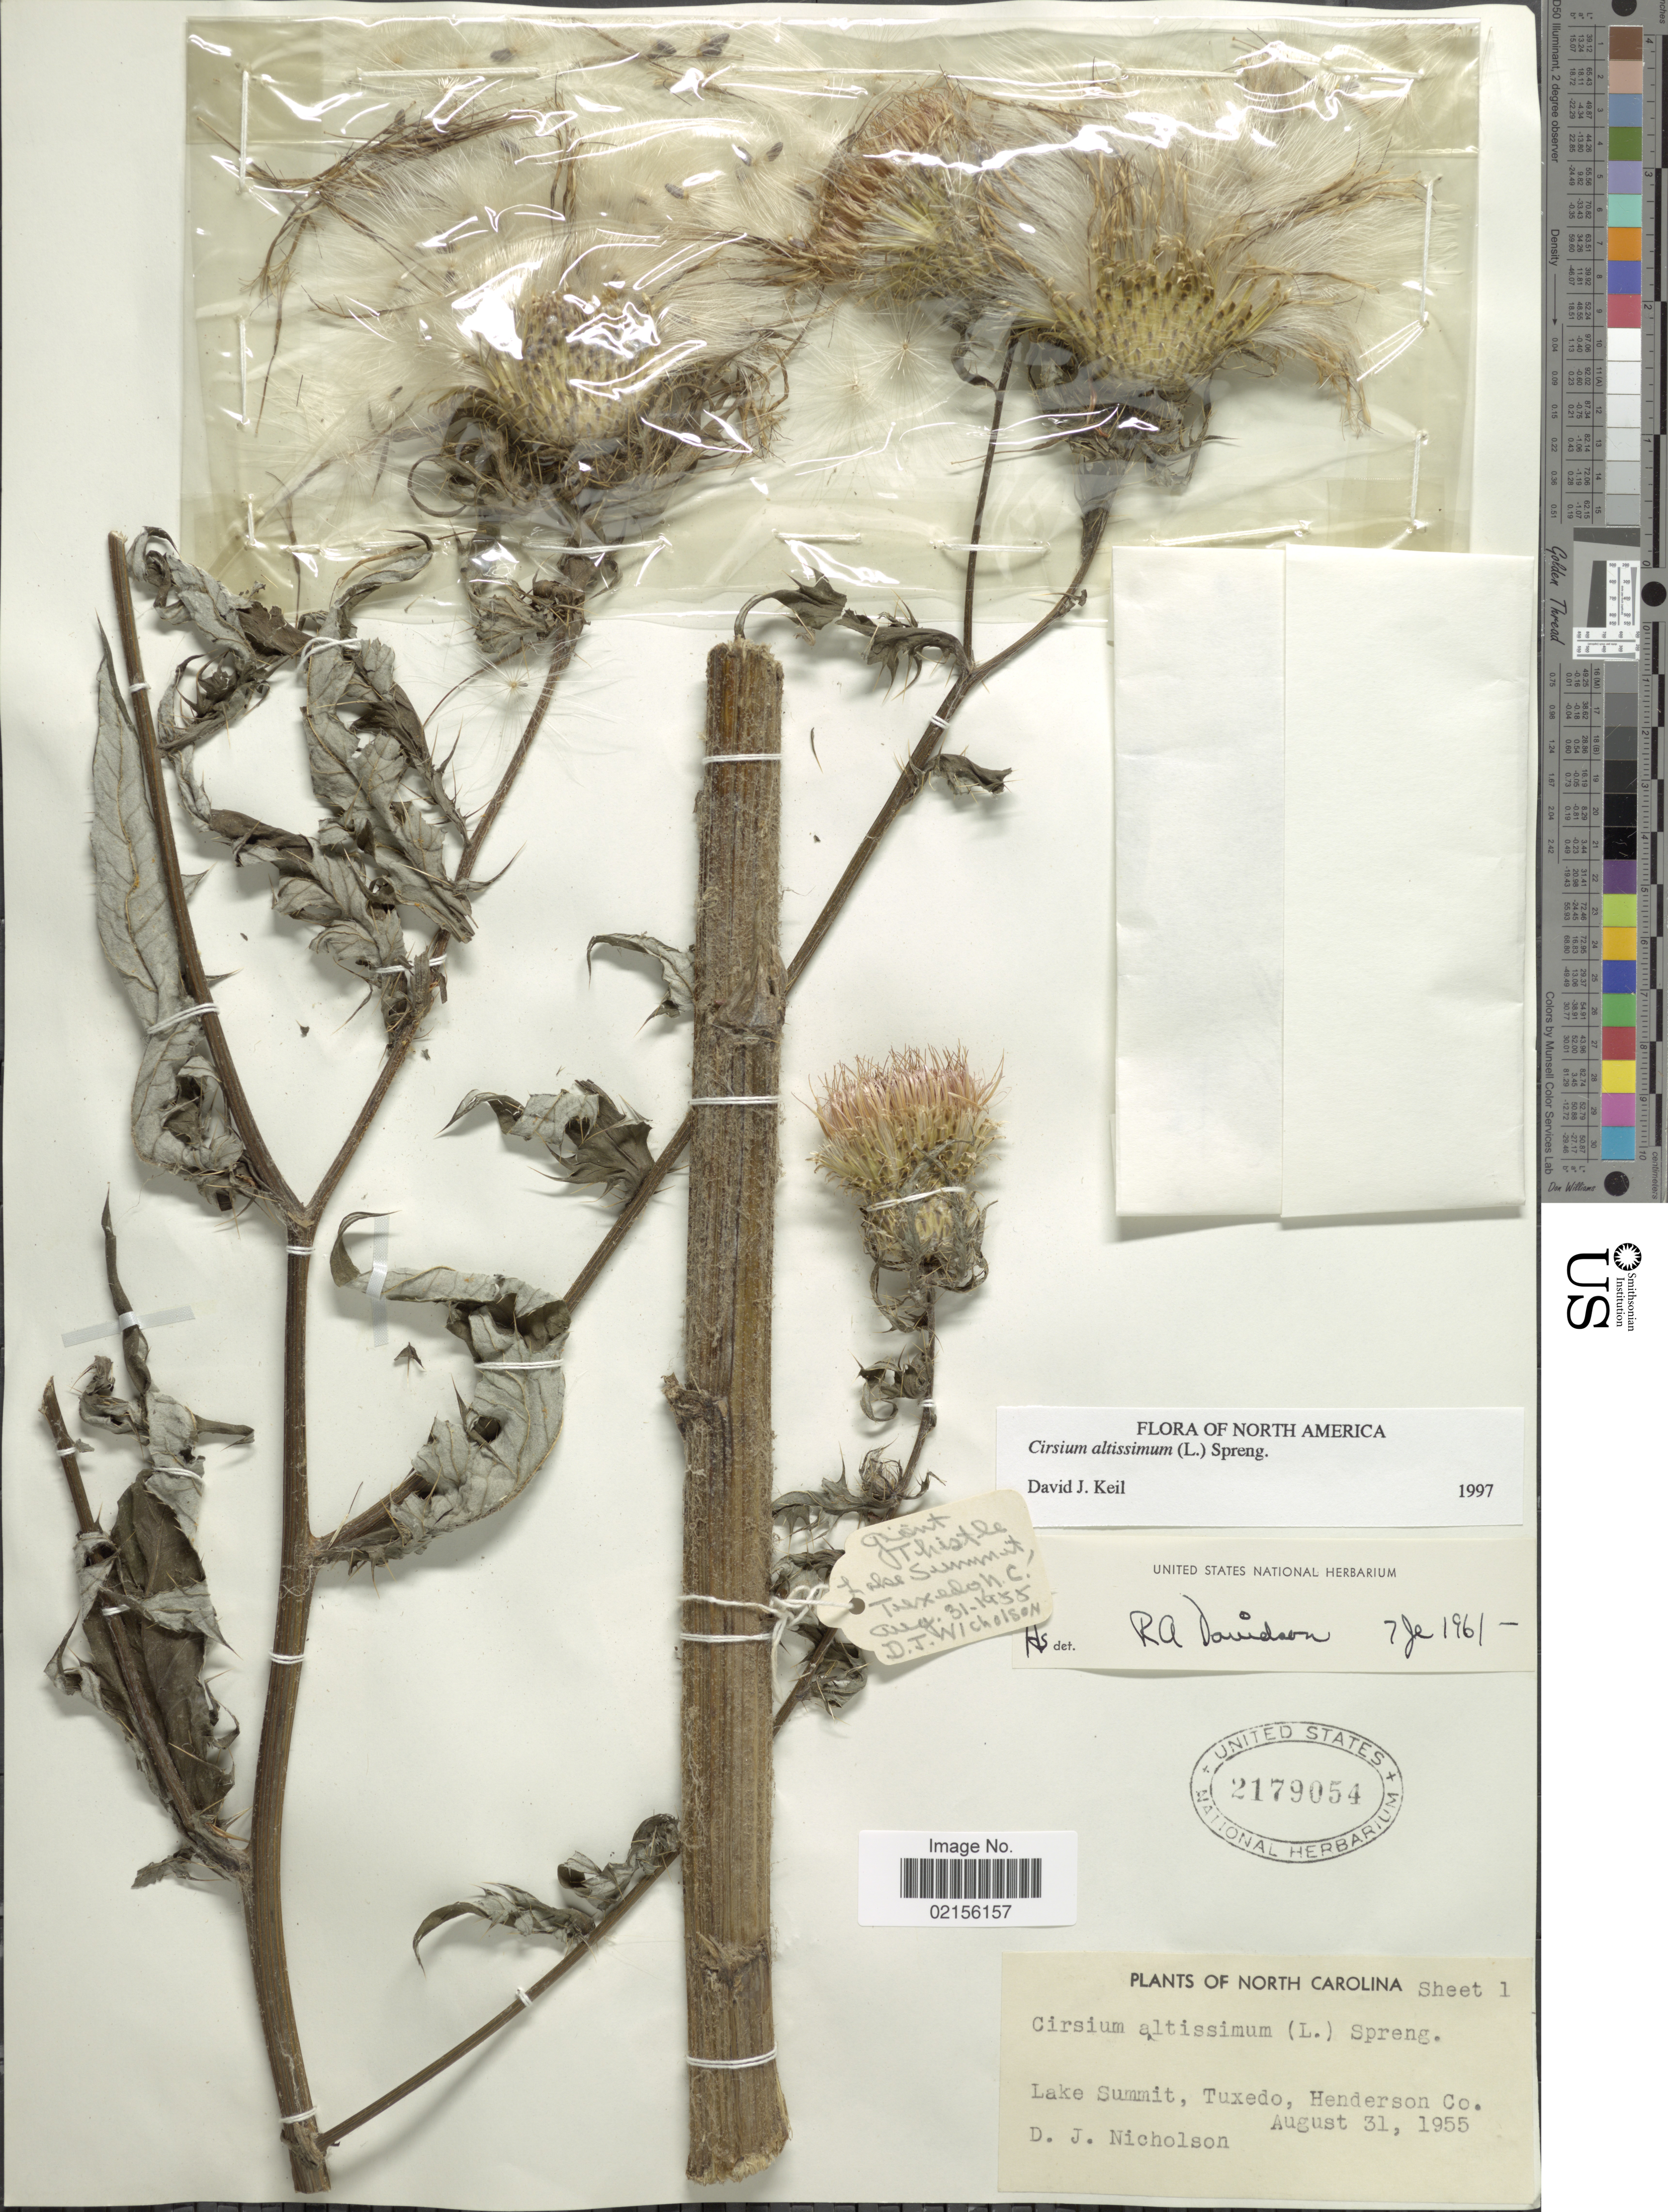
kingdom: Plantae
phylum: Tracheophyta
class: Magnoliopsida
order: Asterales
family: Asteraceae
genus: Cirsium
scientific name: Cirsium altissimum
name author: (L.) Spreng.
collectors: D. Nicholson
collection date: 1955-08-31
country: United States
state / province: North Carolina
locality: Lake Summit, Tuxedo, Henderson Co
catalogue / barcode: US 2179054